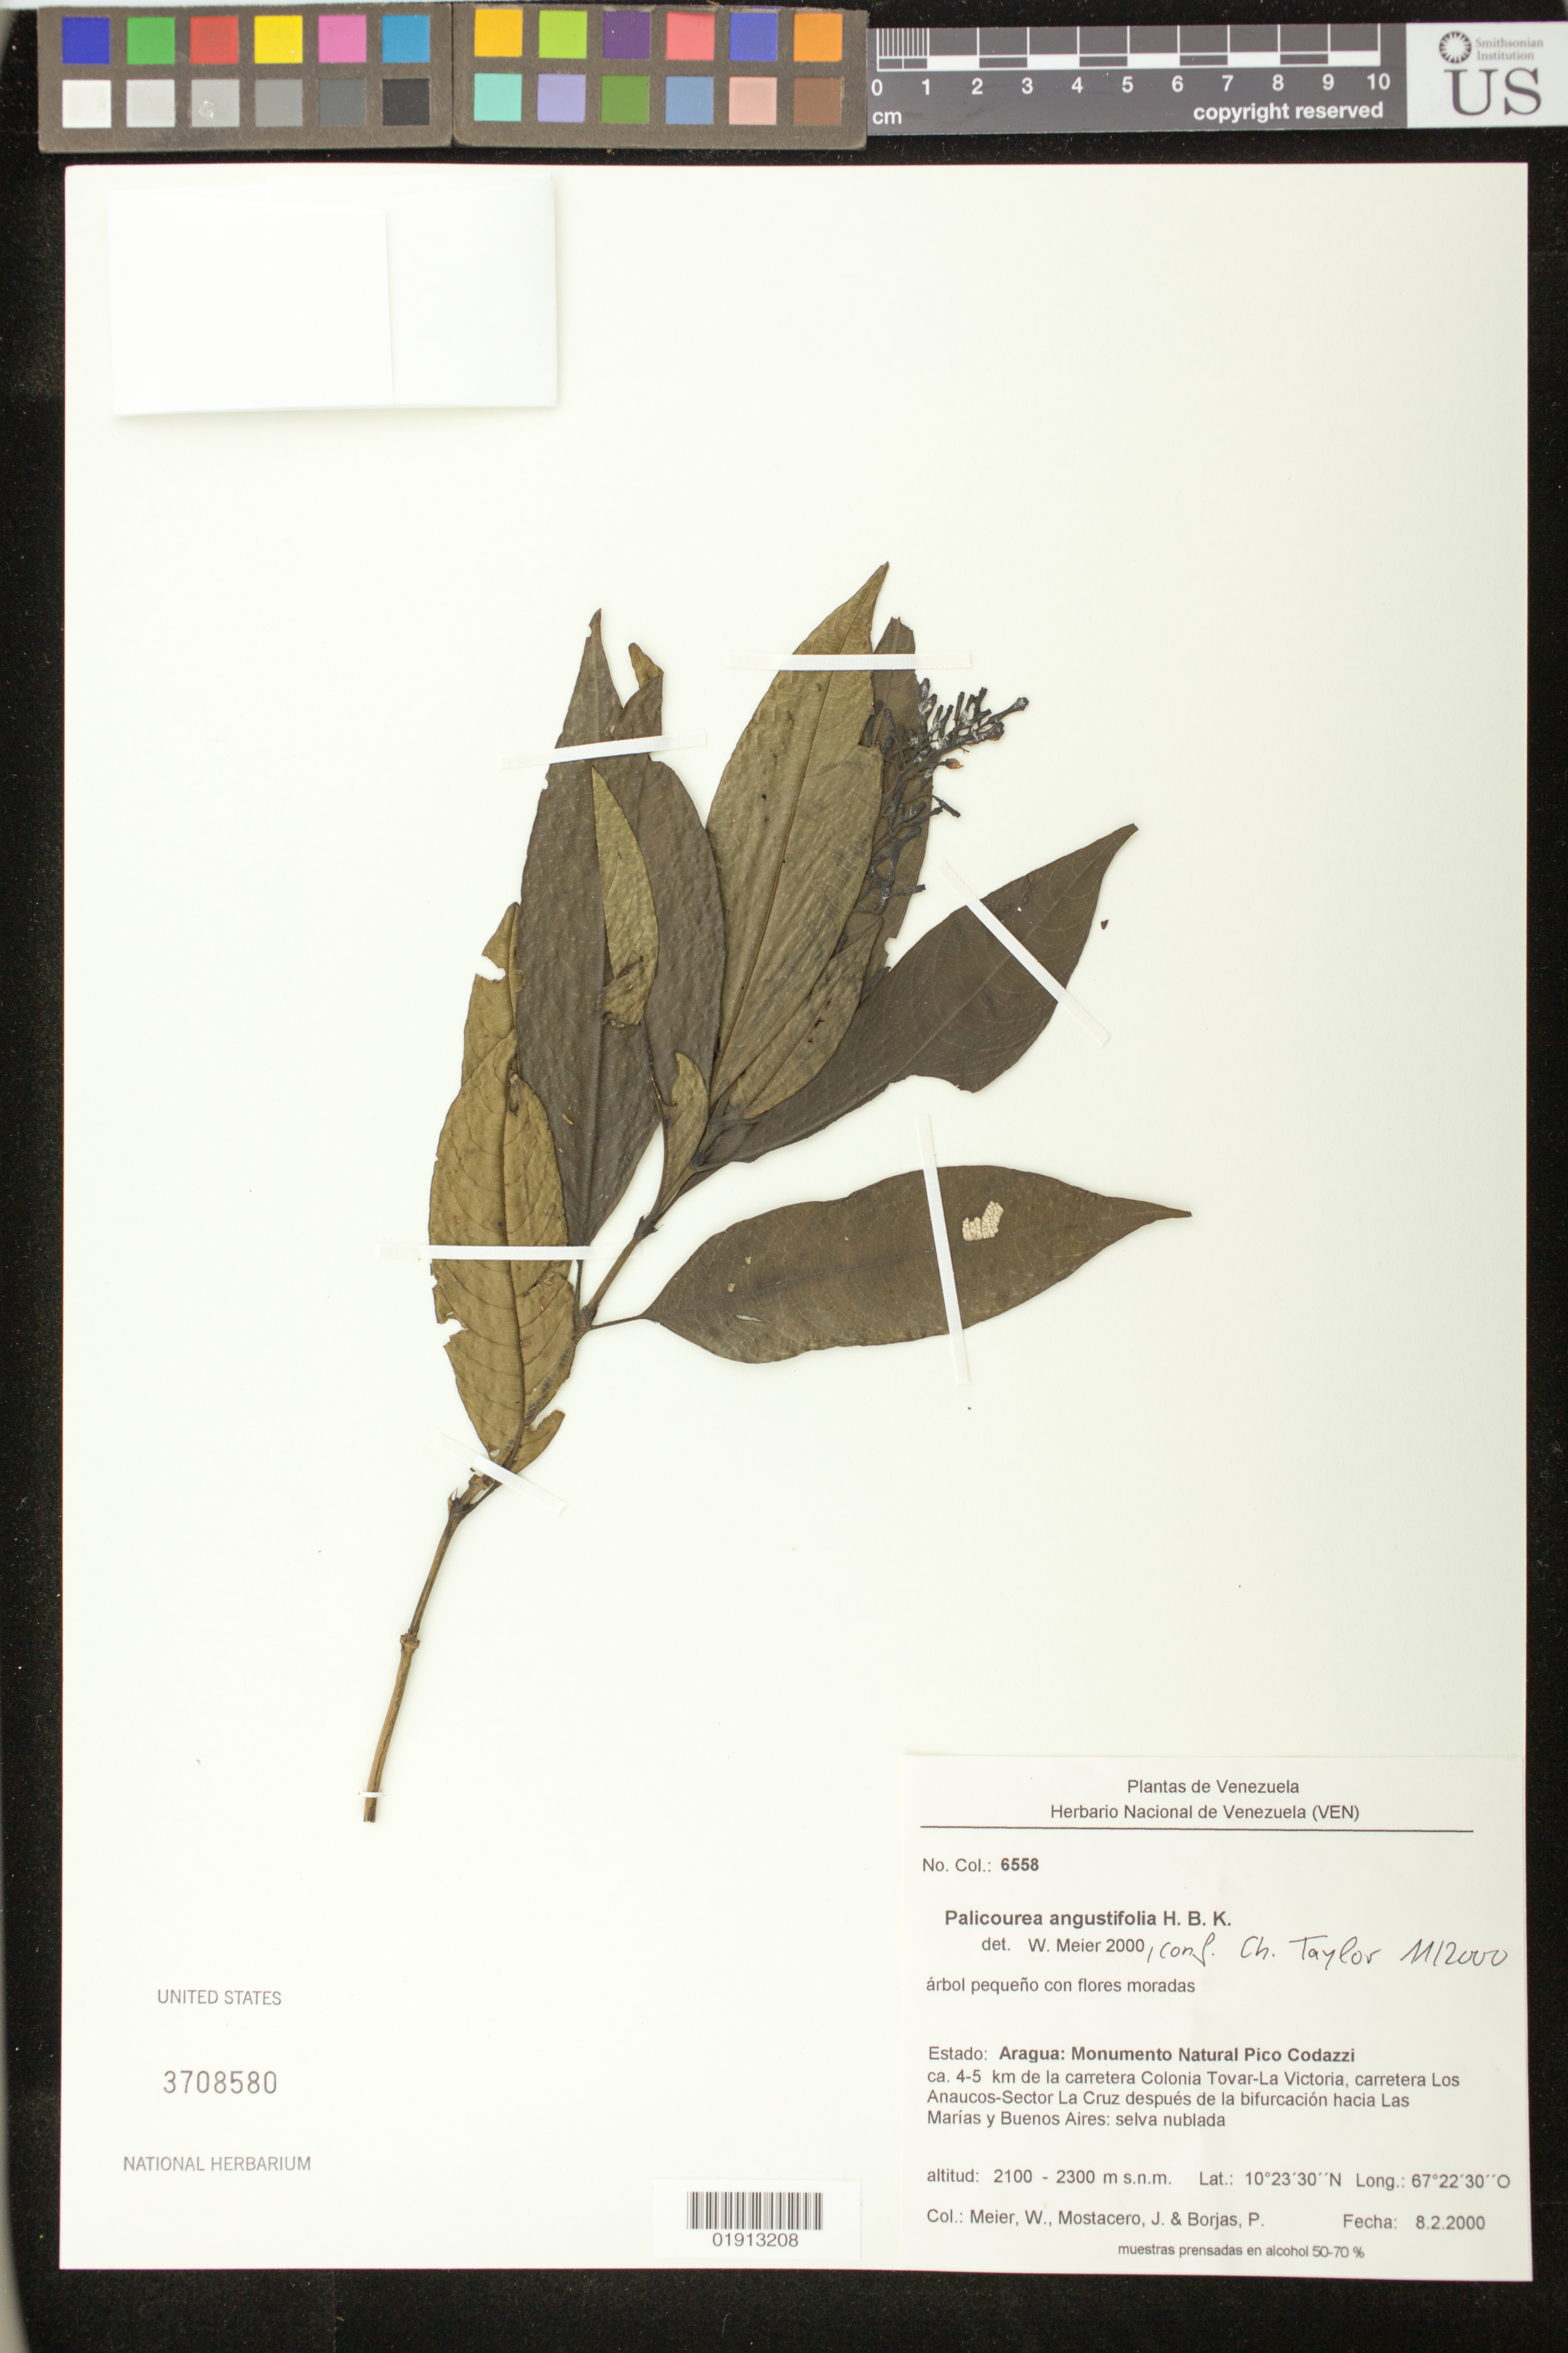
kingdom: Plantae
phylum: Tracheophyta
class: Magnoliopsida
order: Gentianales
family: Rubiaceae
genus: Palicourea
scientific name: Palicourea angustifolia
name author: Kunth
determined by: Meier, Winfried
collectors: W. Meier, J. Mostacero & P. Borjas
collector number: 6558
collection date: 2000-02-08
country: Venezuela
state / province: Aragua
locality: Estado: Aragua: Monumento Natural Pico Codazzi ca. 4-5 km de la carretera Colonia Tovar-La Victoria, carretera Los Anaucos-Sector La Cruz después de la bifurcación hacia Las Marías y Buenos Aires: selva nublada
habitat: Selva nublada.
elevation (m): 2100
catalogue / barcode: US 3708580